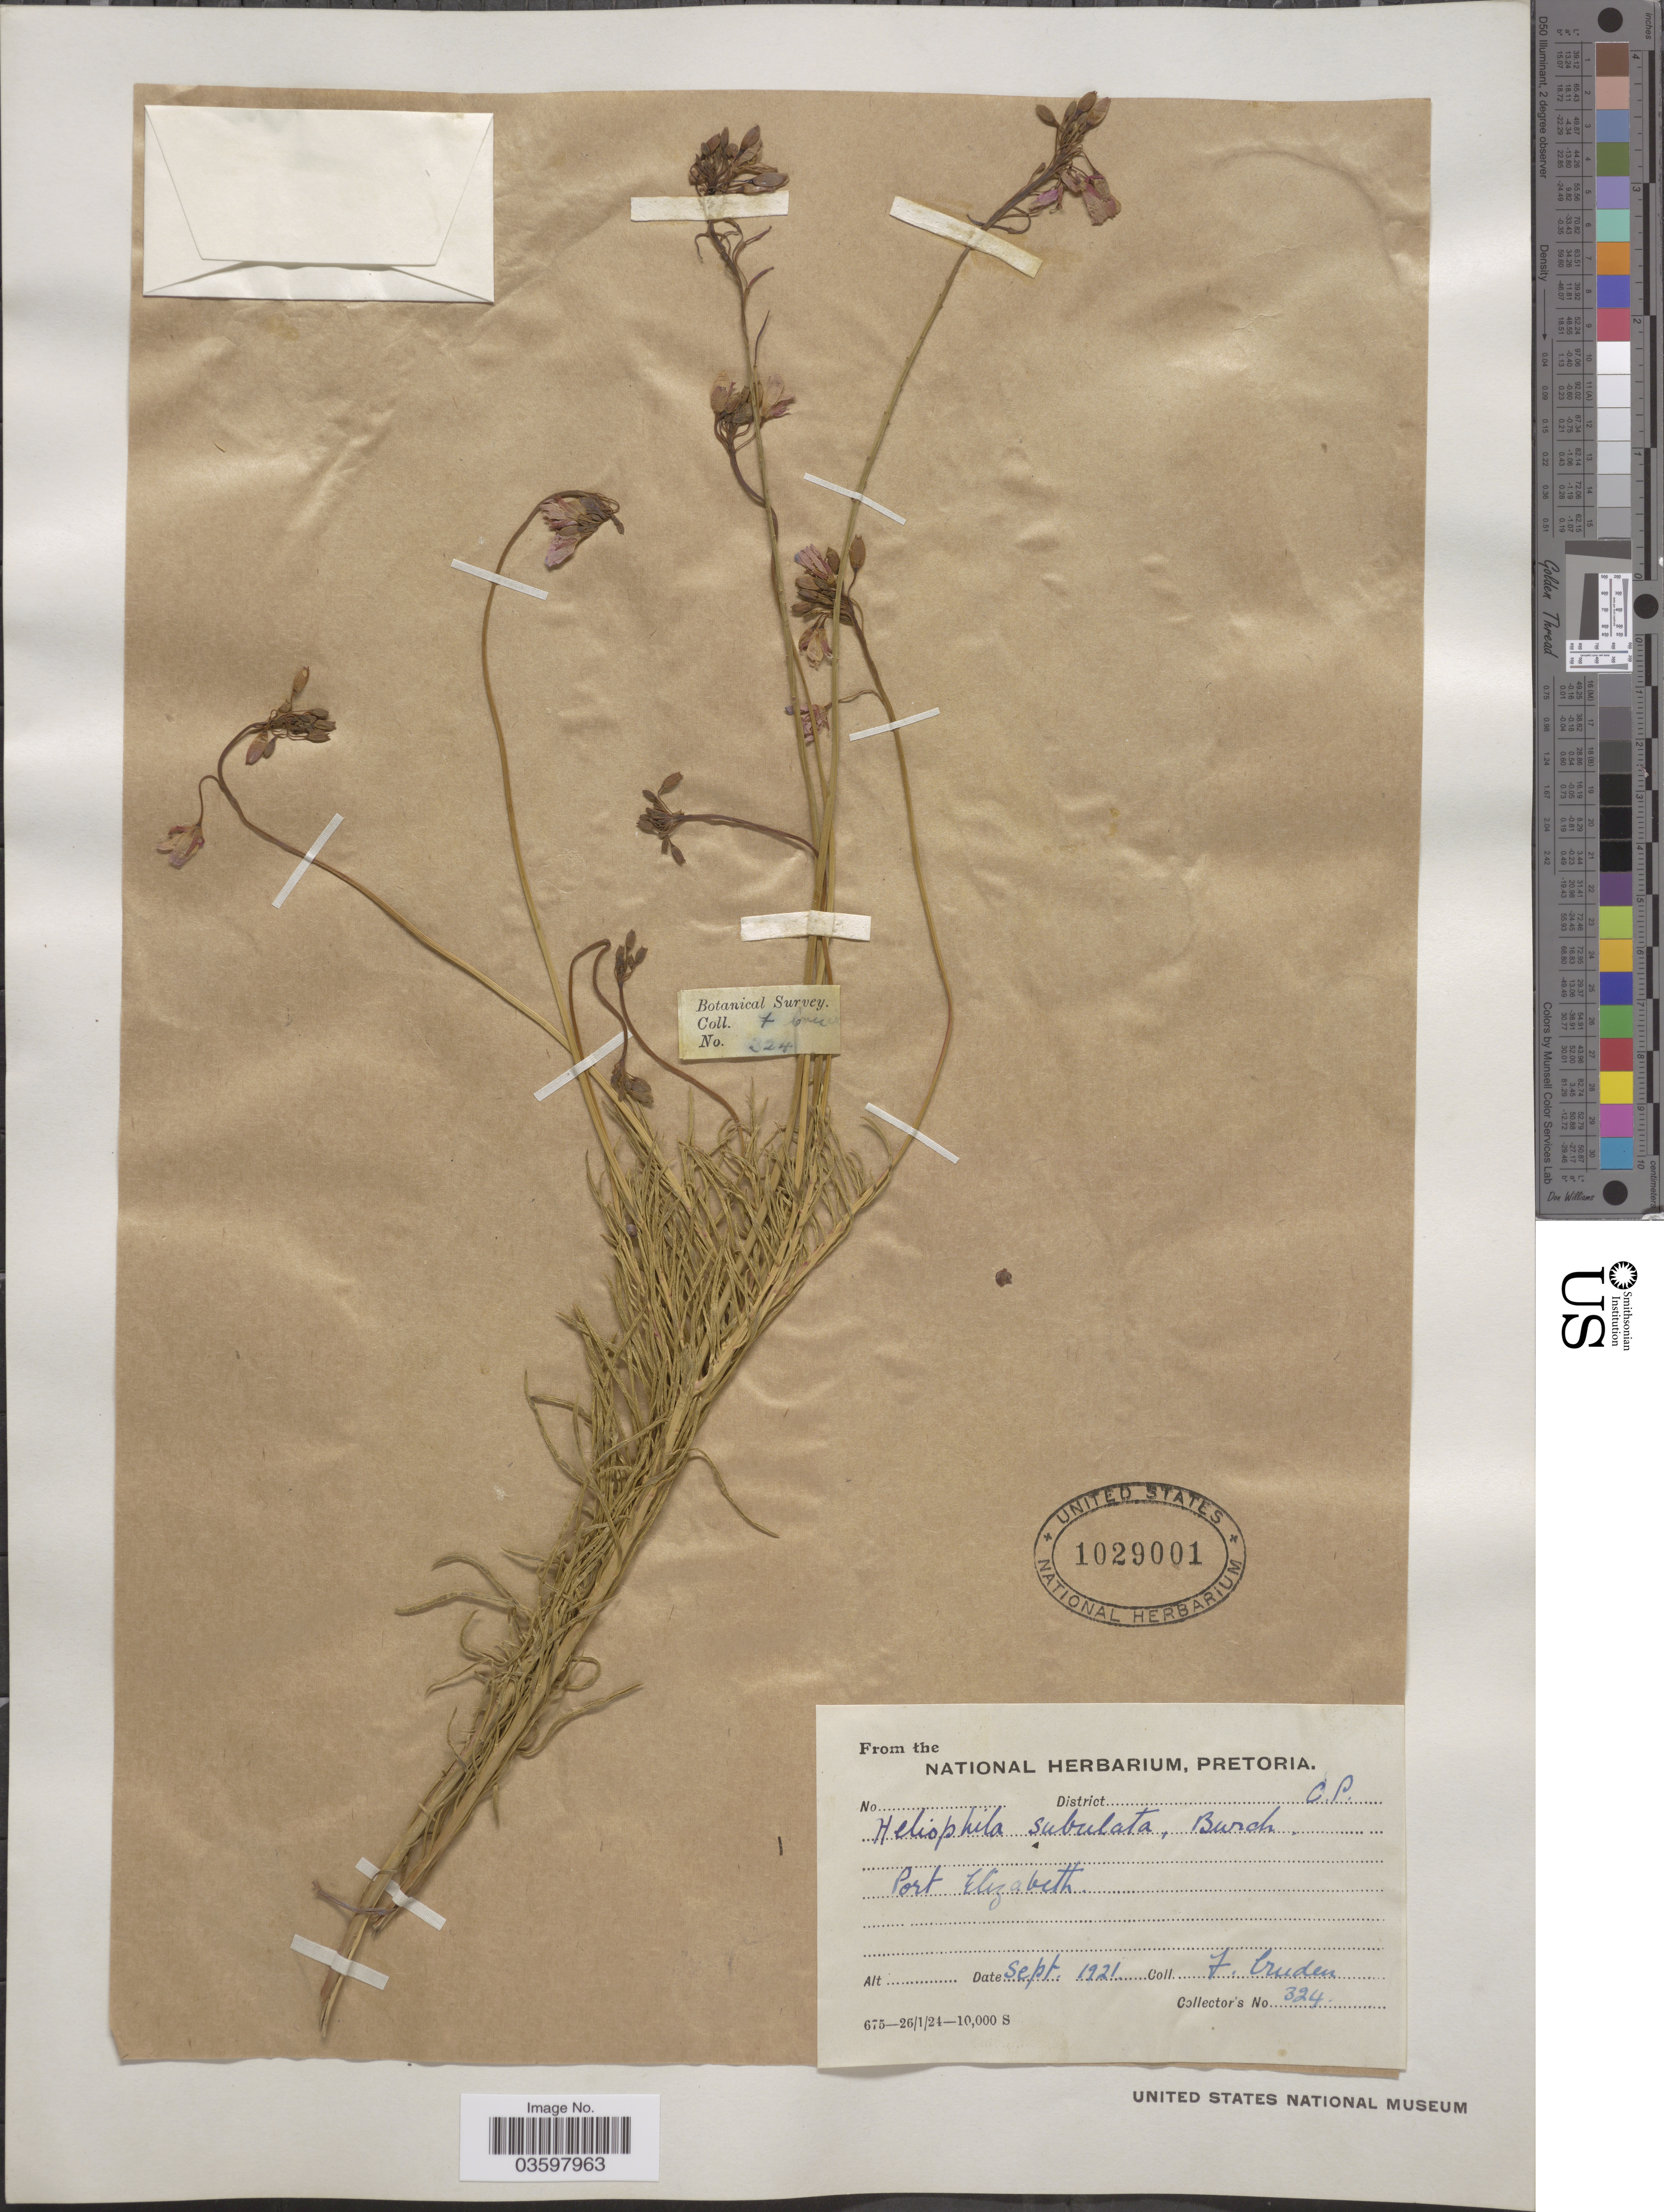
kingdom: Plantae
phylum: Tracheophyta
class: Magnoliopsida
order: Brassicales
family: Brassicaceae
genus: Heliophila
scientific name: Heliophila subulata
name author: Burch. ex DC.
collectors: F. Cruden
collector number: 324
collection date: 1921-09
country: South Africa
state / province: Eastern Cape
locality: District C P. Port Elizabeth.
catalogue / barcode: US 1029001